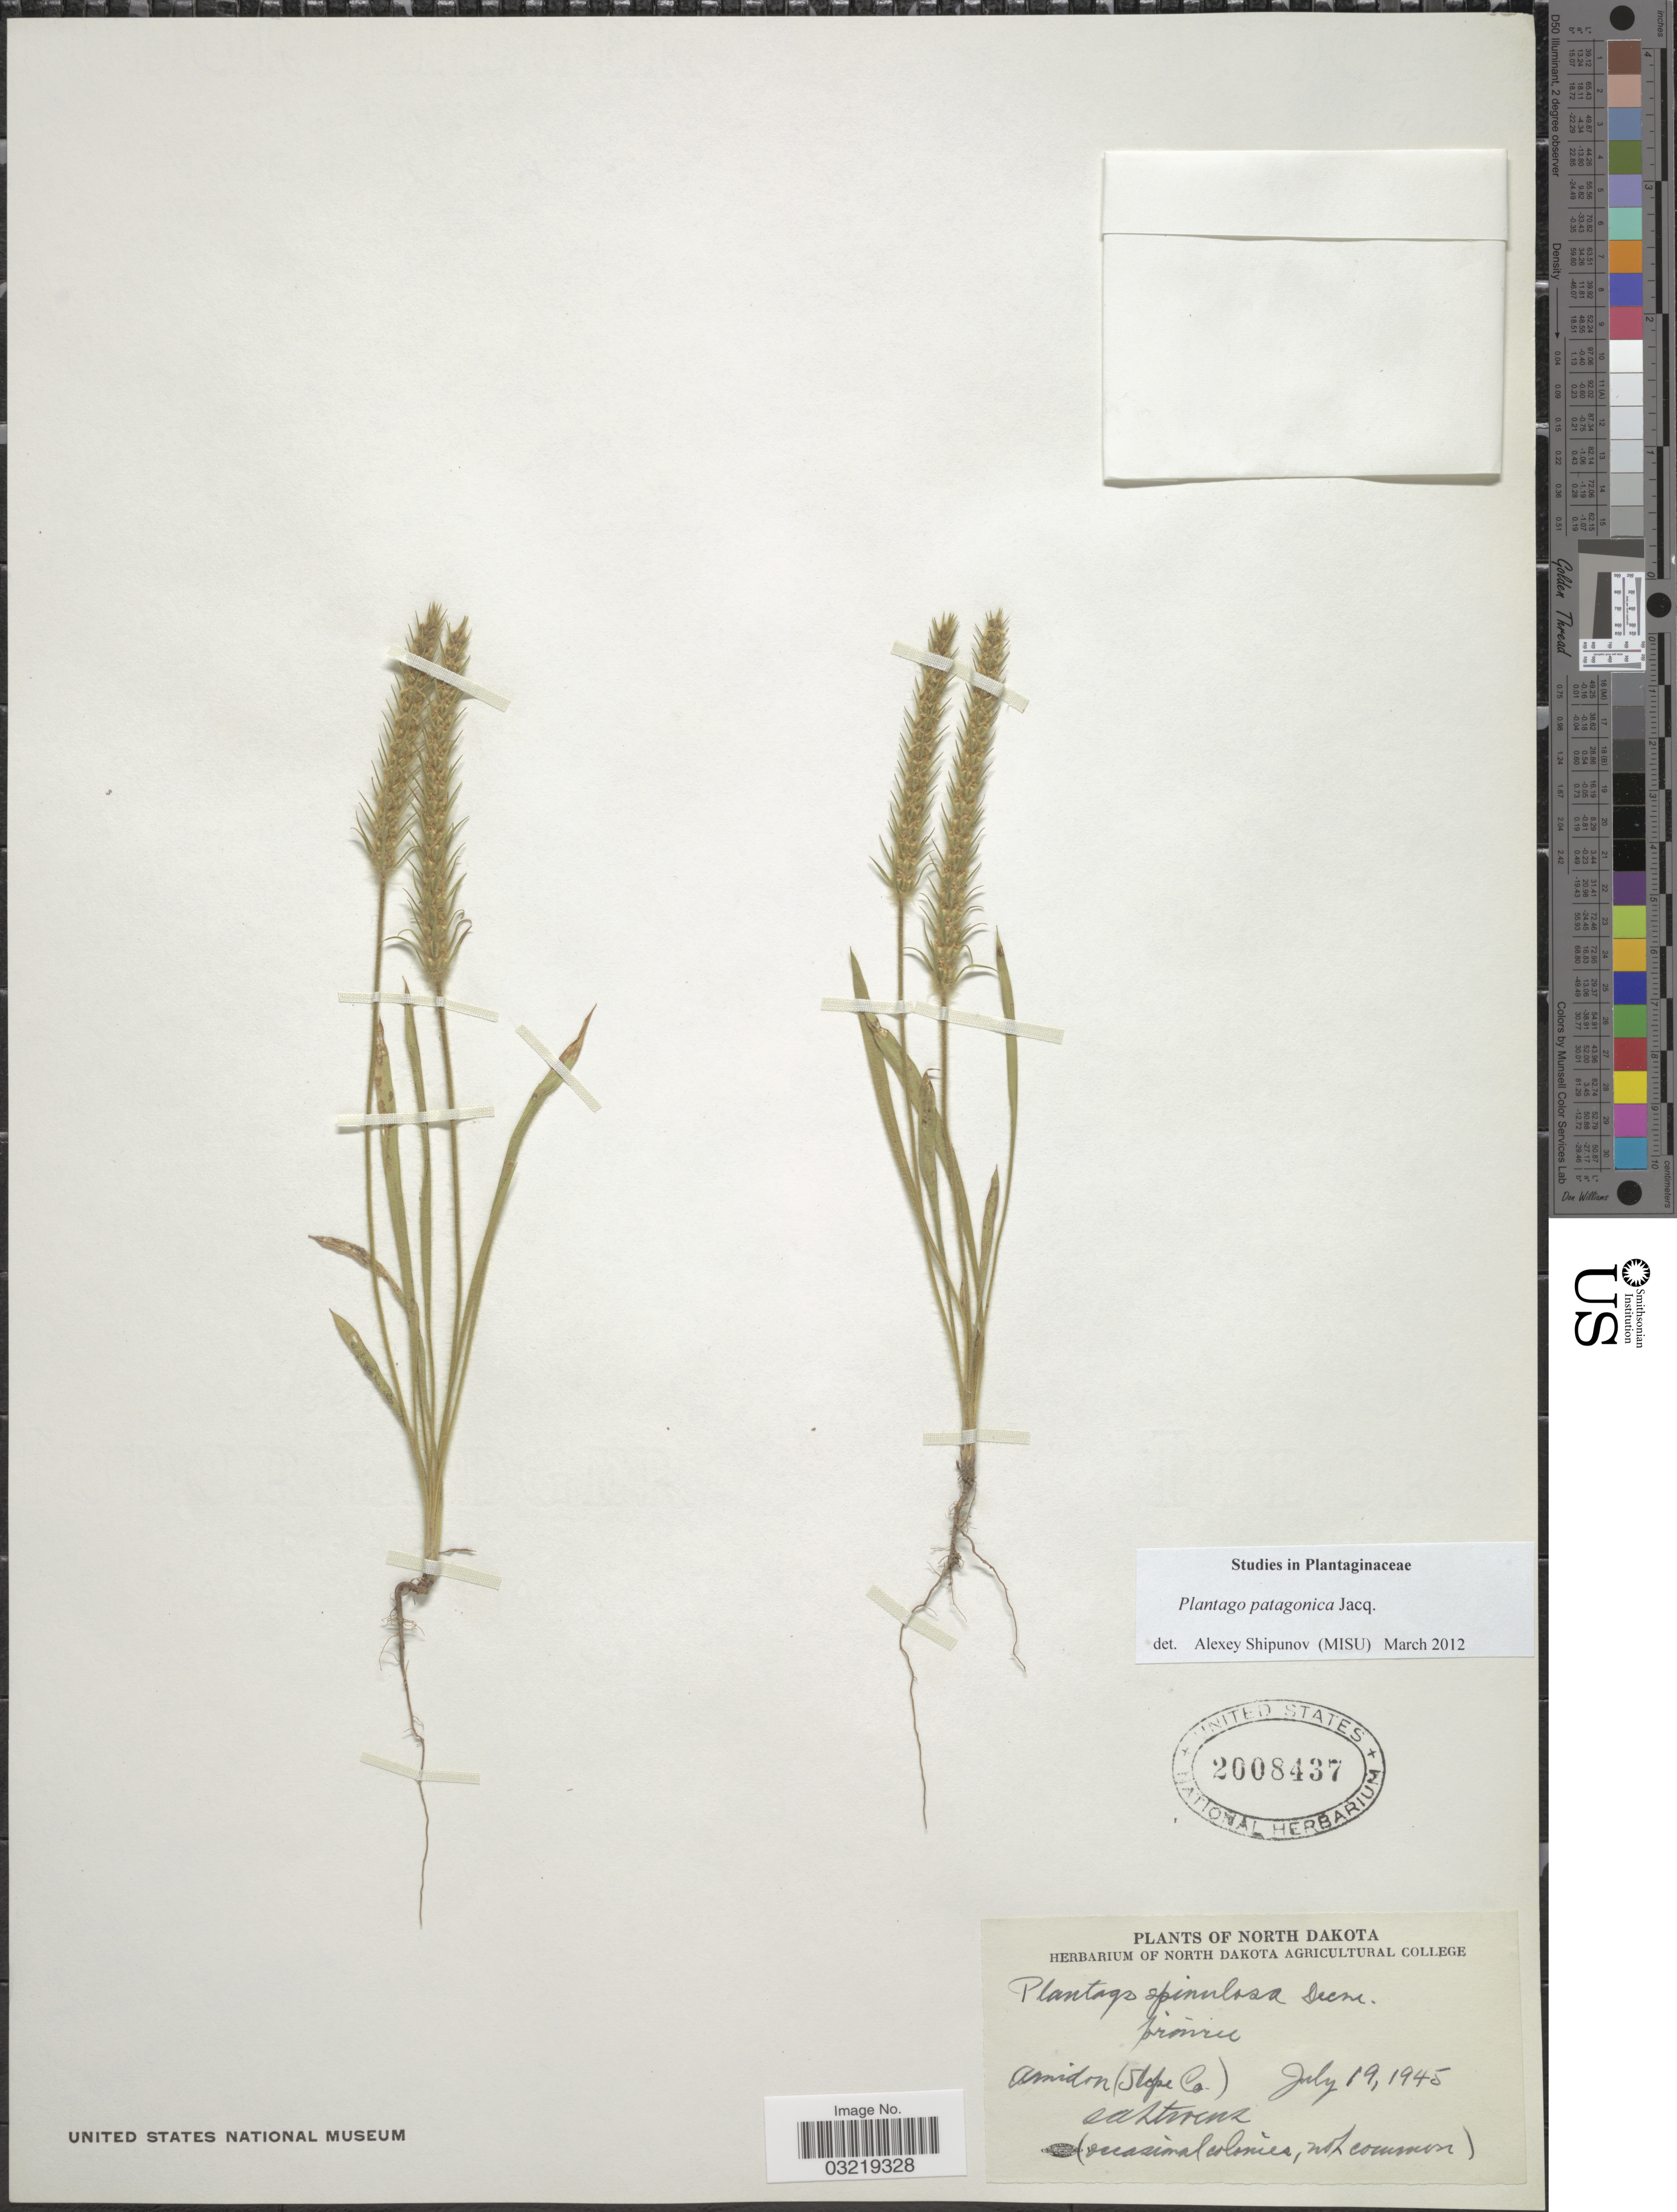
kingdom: Plantae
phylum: Tracheophyta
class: Magnoliopsida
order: Lamiales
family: Plantaginaceae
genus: Plantago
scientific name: Plantago patagonica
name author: Jacq.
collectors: O. A. Stevens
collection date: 1945-07-19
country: United States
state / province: North Dakota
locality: Amidon (Slope Co.).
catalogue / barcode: US 2008437